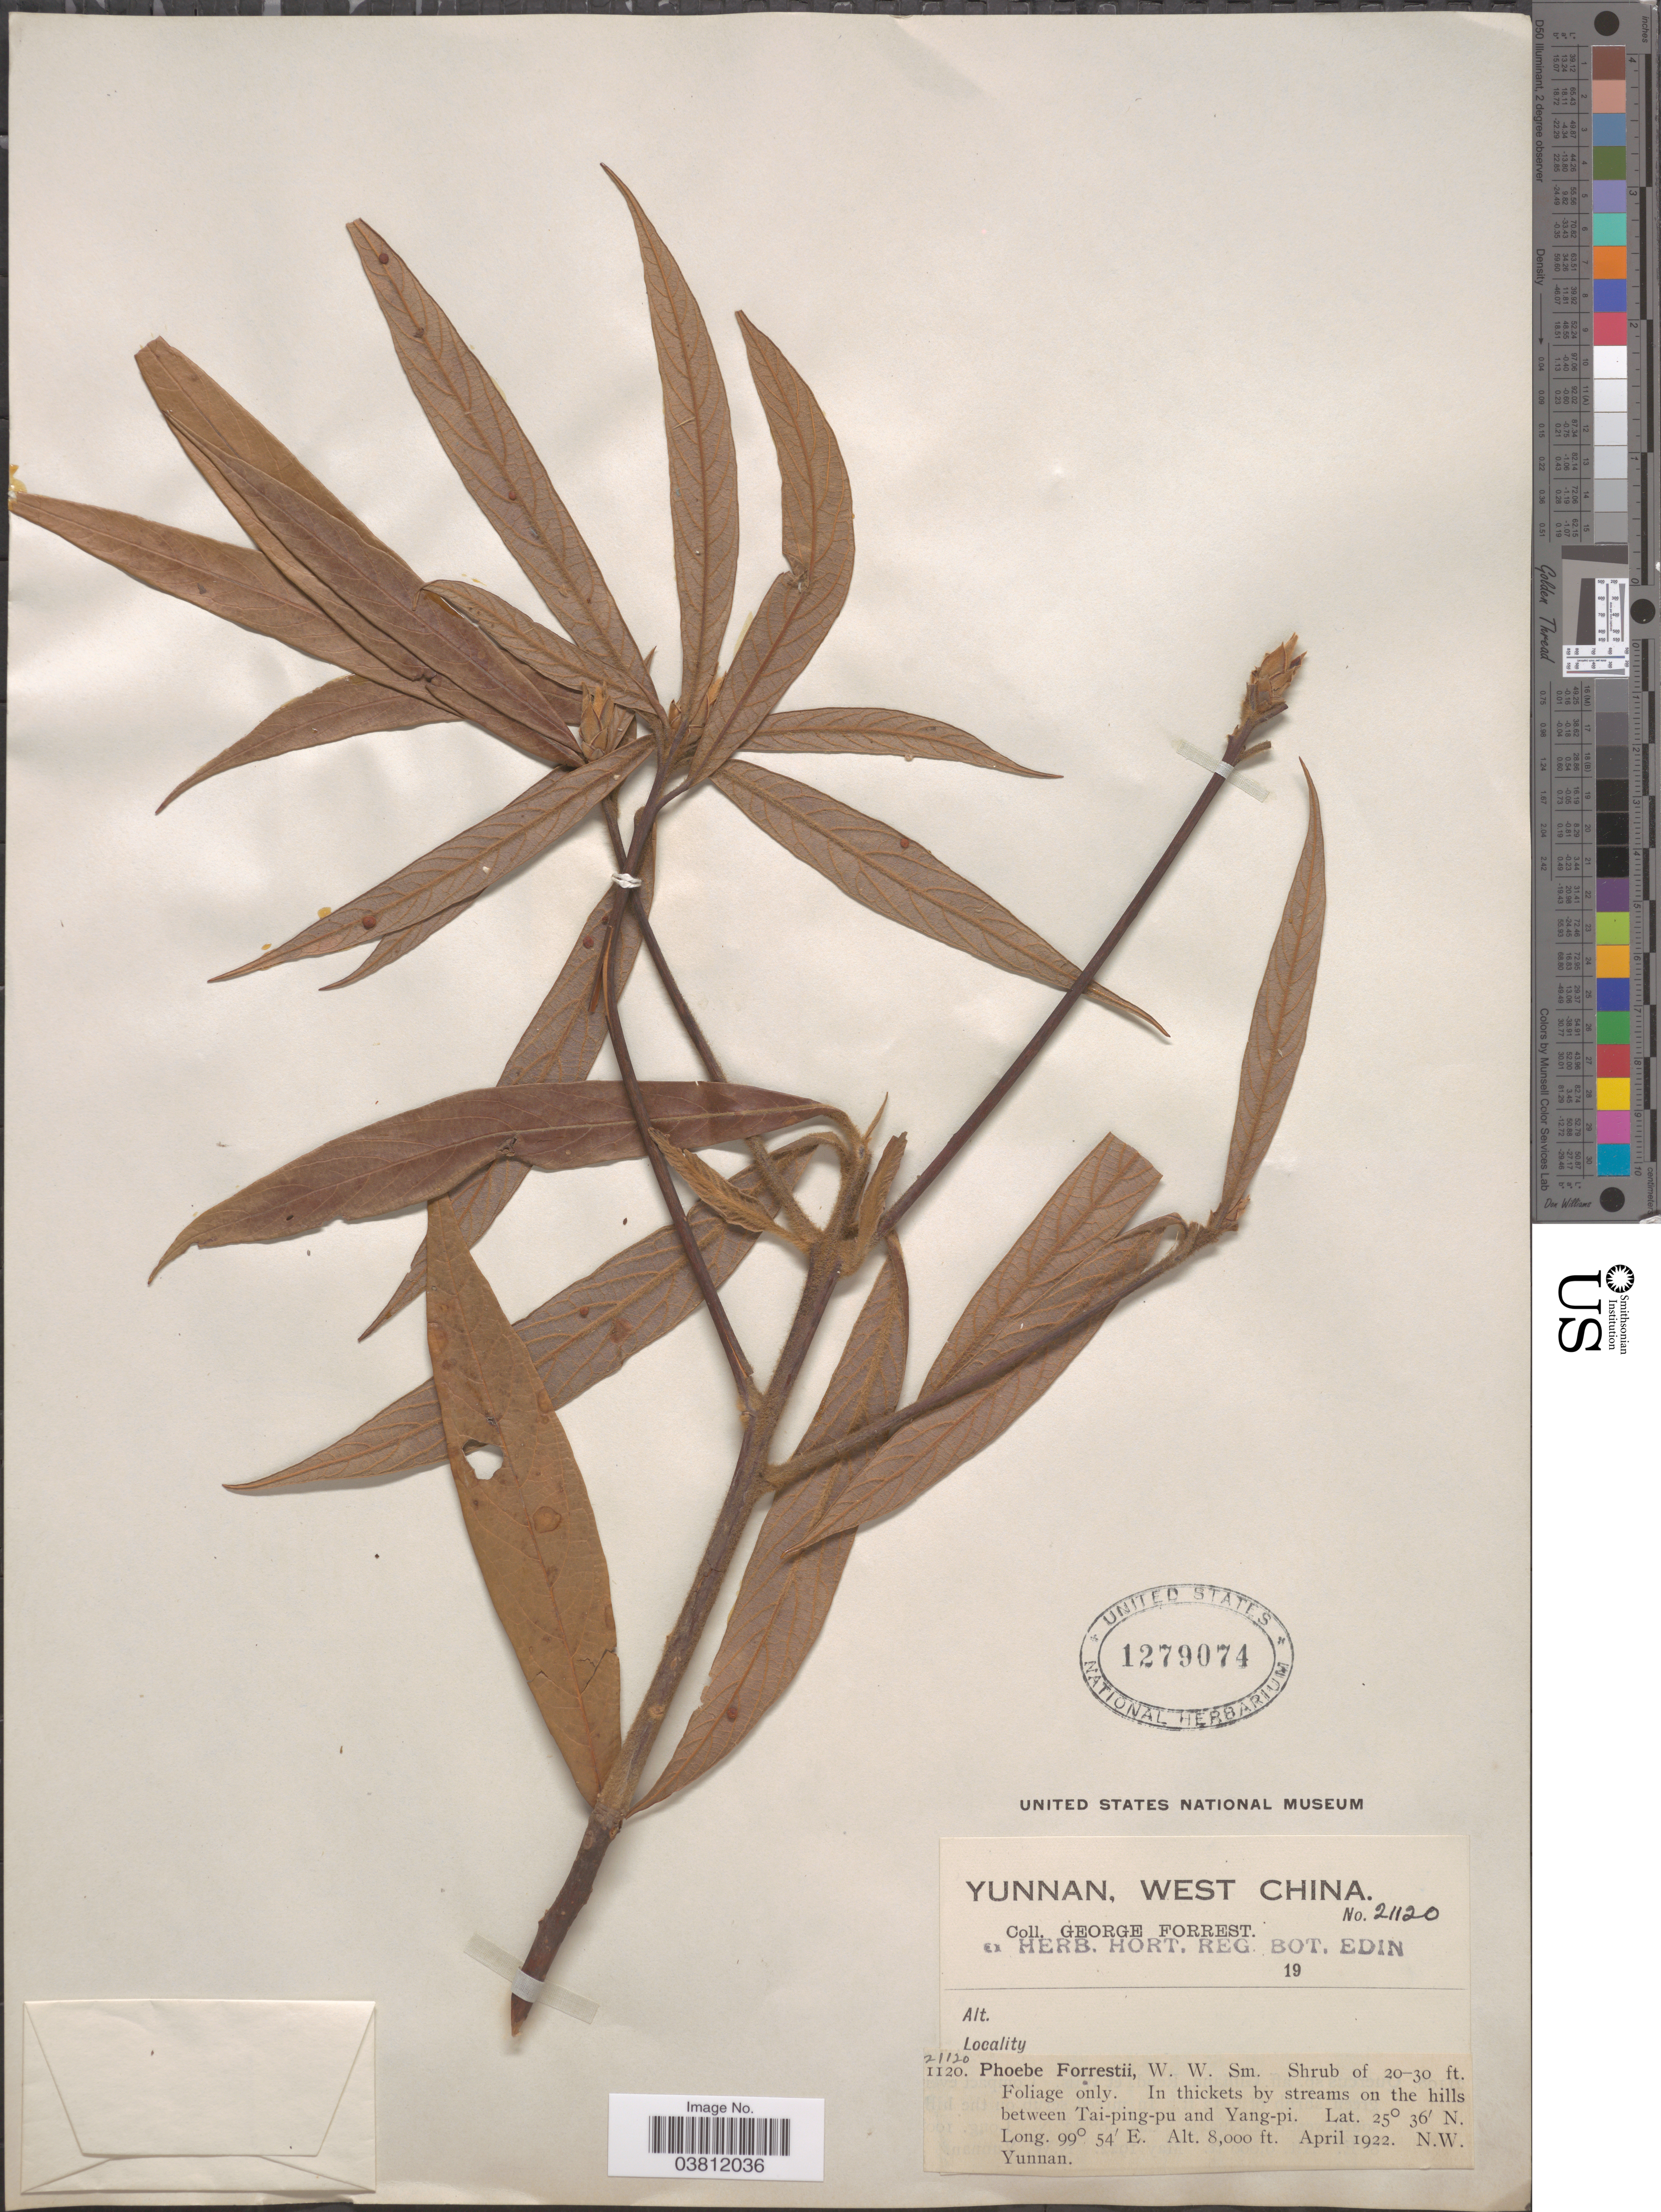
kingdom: Plantae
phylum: Tracheophyta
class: Magnoliopsida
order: Laurales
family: Lauraceae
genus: Phoebe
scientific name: Phoebe forrestii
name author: W.W. Sm.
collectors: G. Forrest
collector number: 21120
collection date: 1922-04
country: China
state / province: Yunnan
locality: West China. In thickets by streams on the hills between Tai-ping-pu and Yang-pi. N.W. Yunnan.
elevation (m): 2438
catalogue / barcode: US 1279074